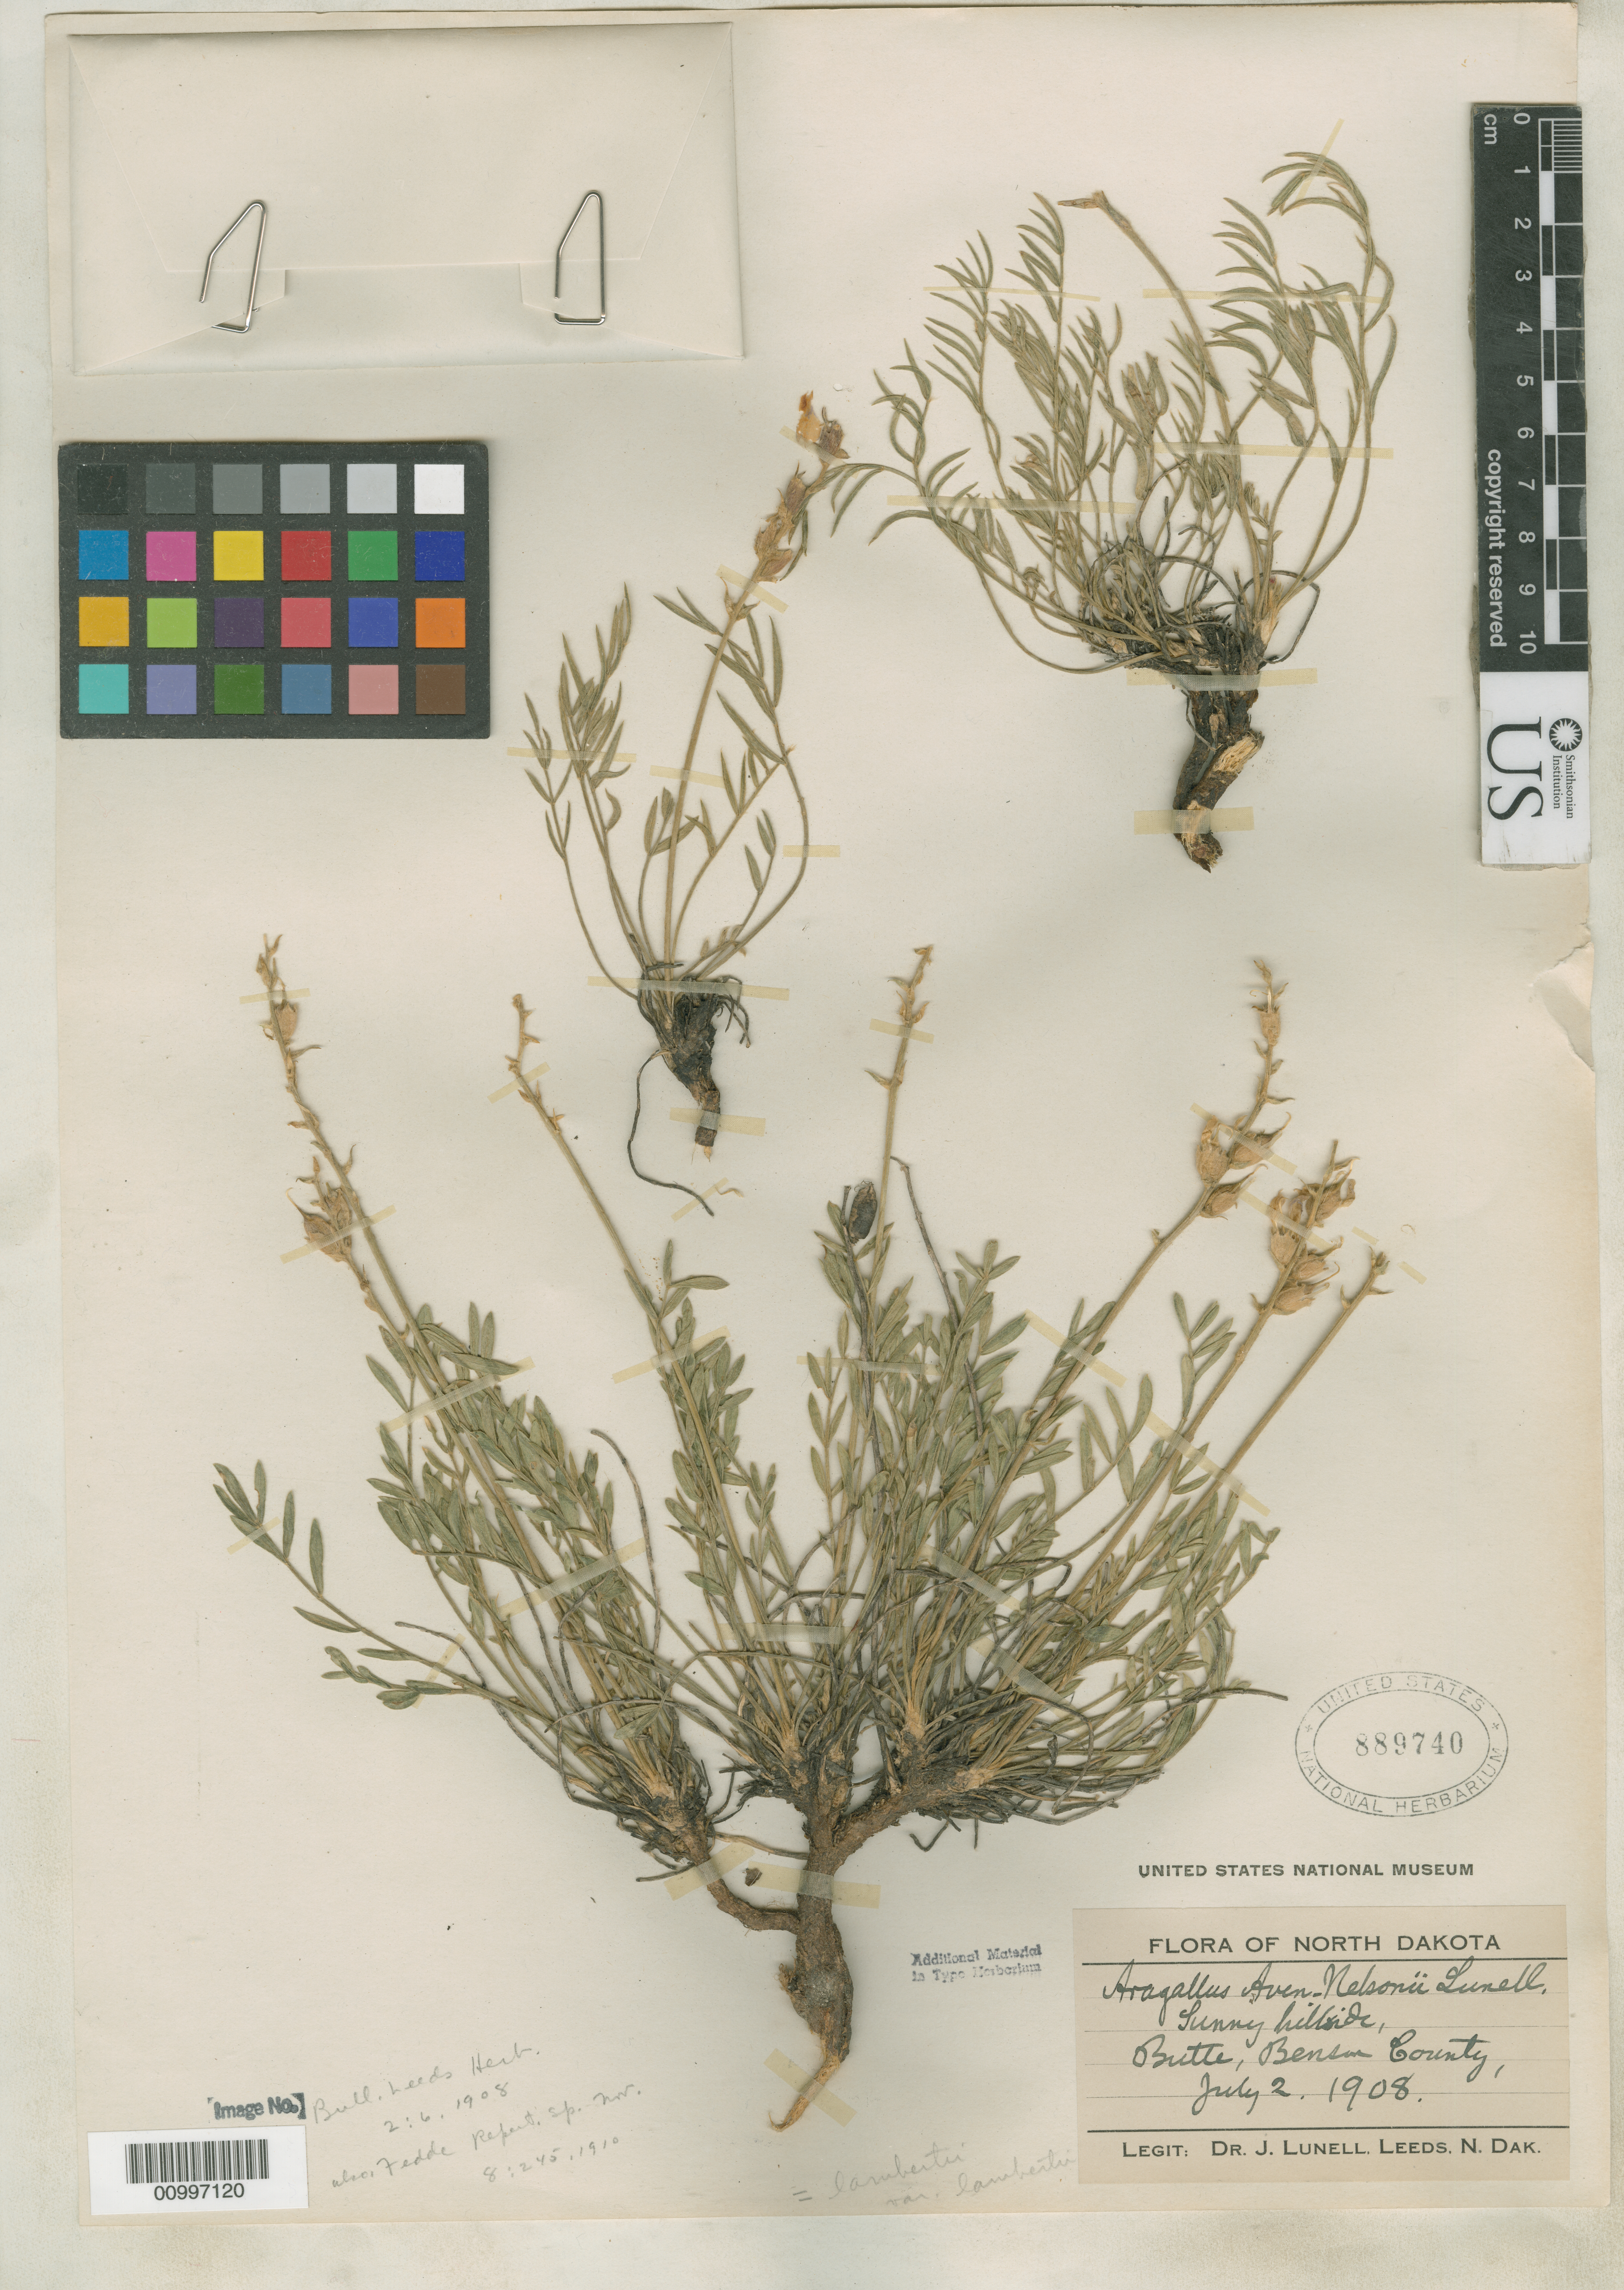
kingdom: Plantae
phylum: Tracheophyta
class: Magnoliopsida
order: Fabales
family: Fabaceae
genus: Aragallus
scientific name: Aragallus aven-nelsonii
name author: Lunell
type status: Syntype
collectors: J. Lunell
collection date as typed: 02 Jul 1908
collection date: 1908-07-02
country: United States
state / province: North Dakota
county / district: Benson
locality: Butte.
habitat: Sunny hillside.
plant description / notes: Cited by Welsh in Great Basin Naturalist 51(4):378 as "isotype".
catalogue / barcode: US 889740